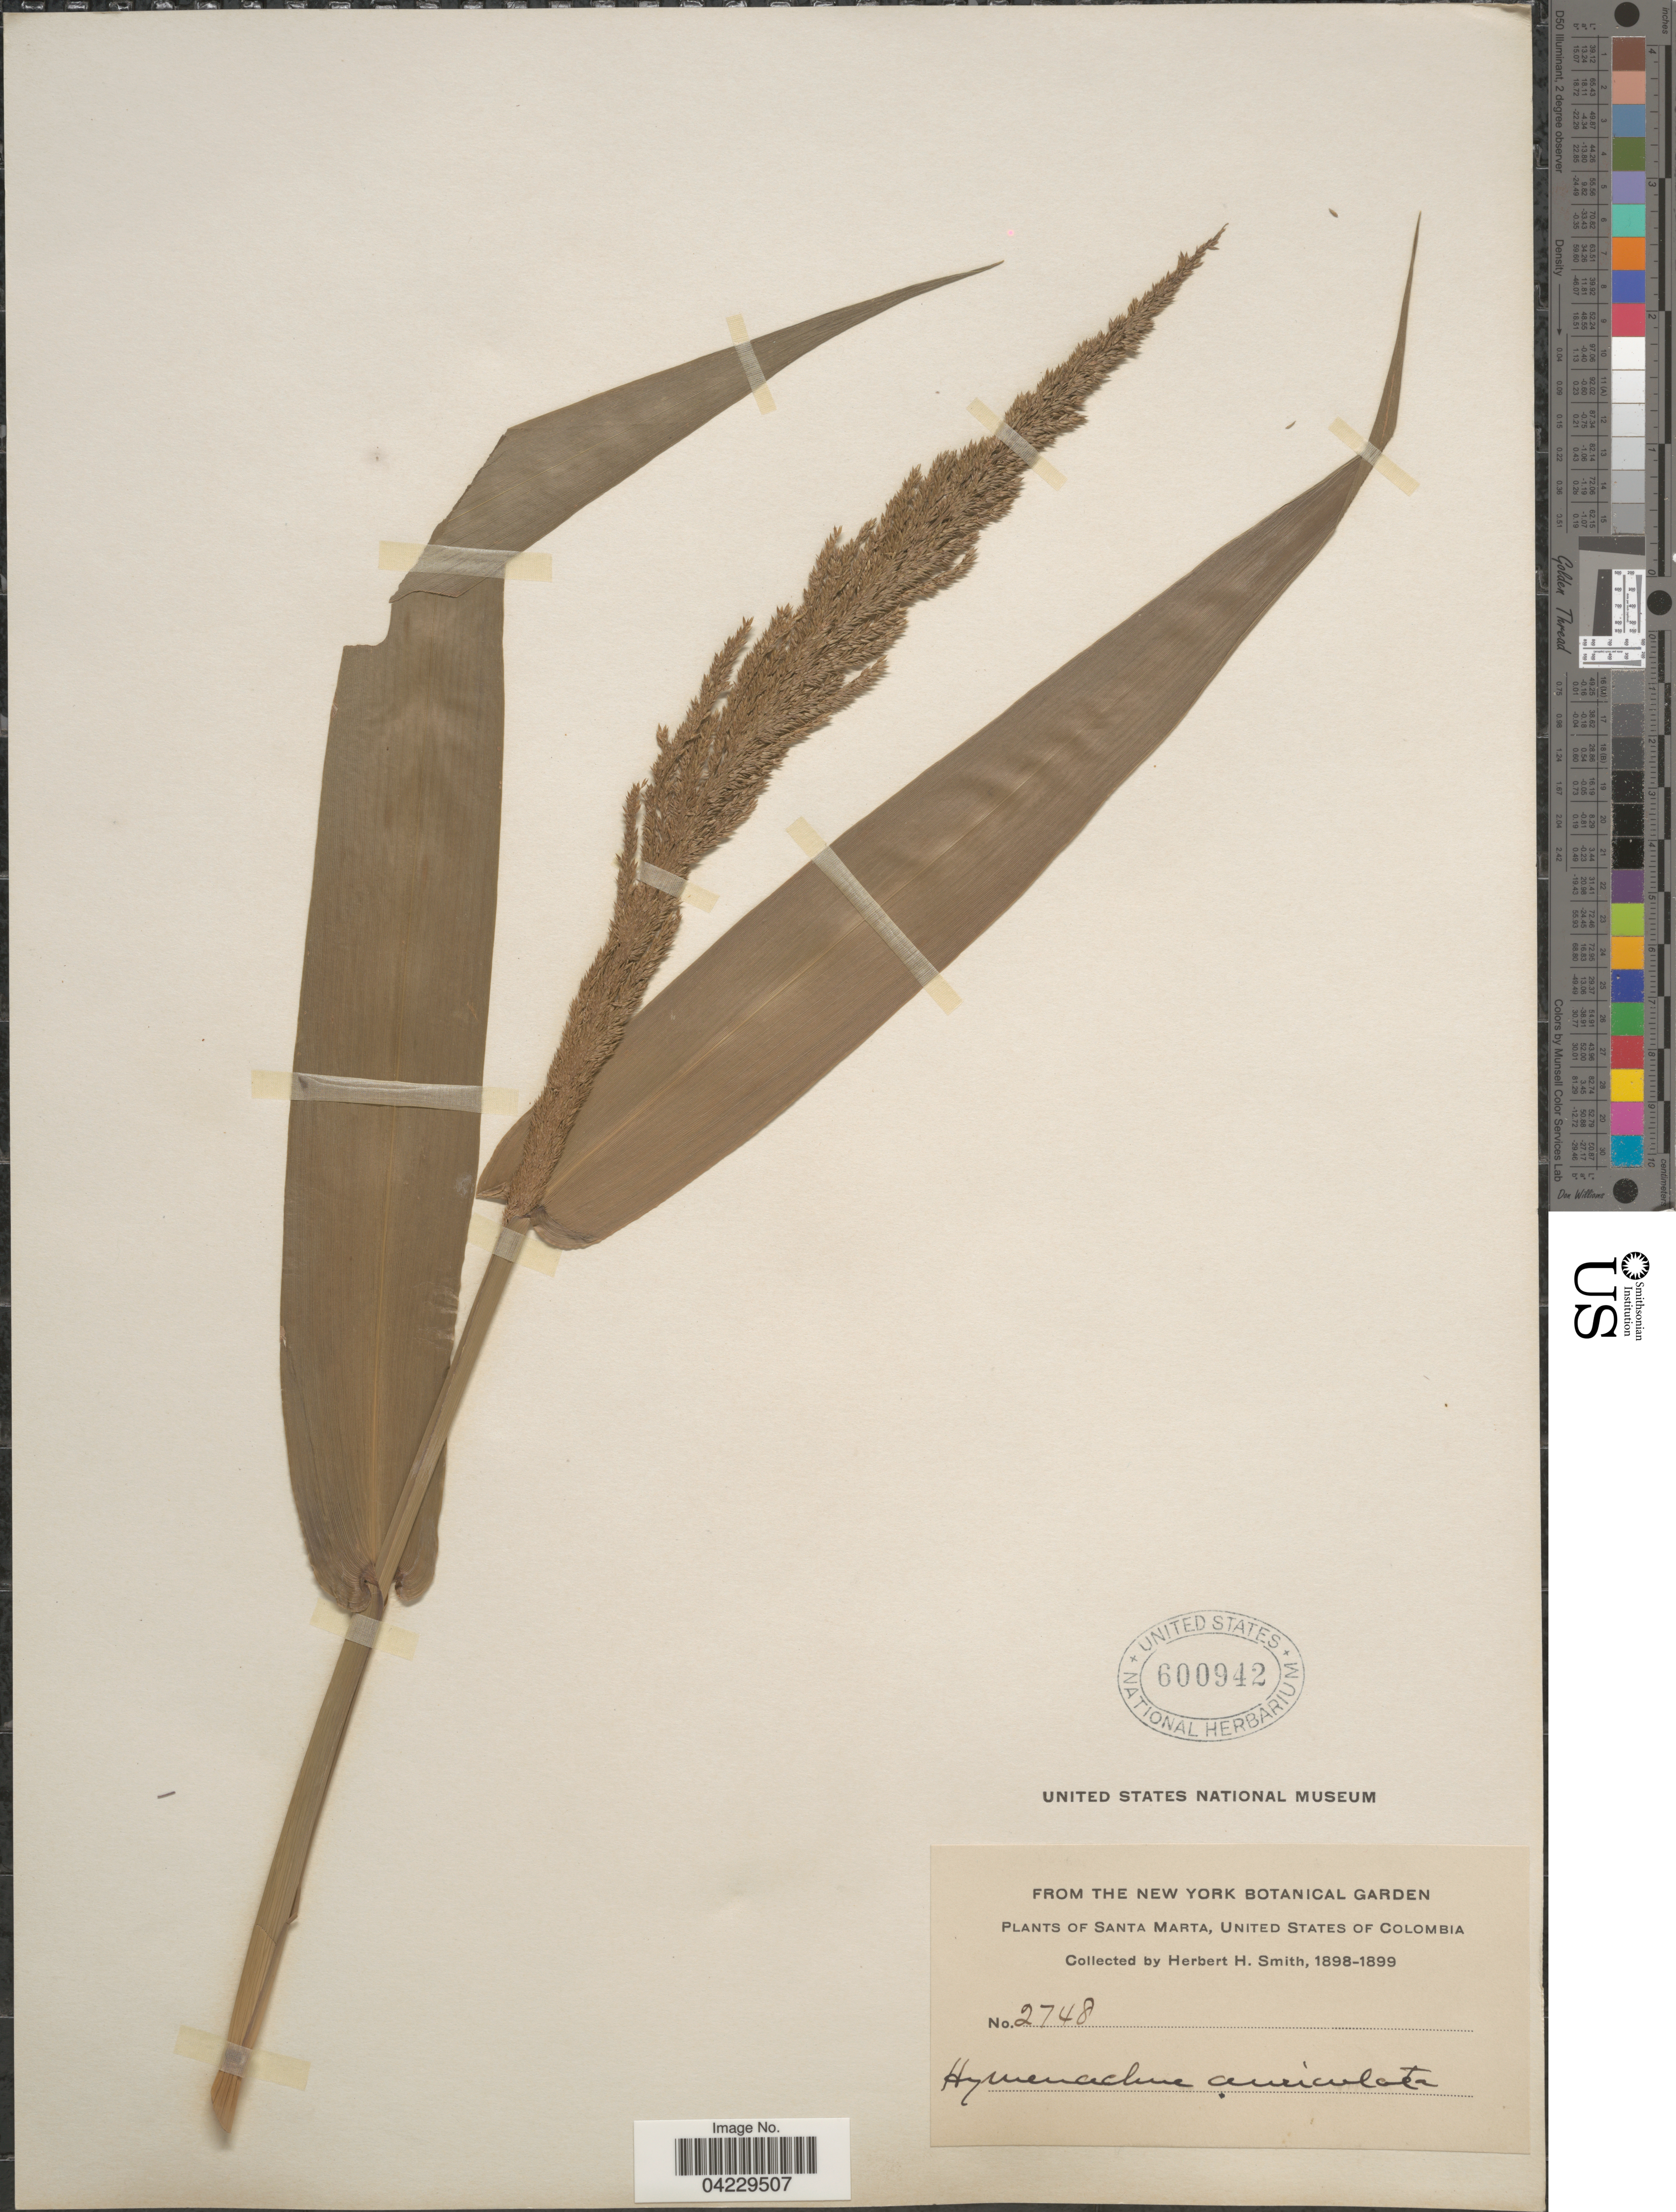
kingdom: Plantae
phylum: Tracheophyta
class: Liliopsida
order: Poales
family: Poaceae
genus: Hymenachne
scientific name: Hymenachne donacifolia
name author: (Raddi) Chase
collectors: Herbert H. Smith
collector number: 2748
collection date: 1898/1899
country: Colombia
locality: Santa Marta, United States of Colombia.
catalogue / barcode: US 600942